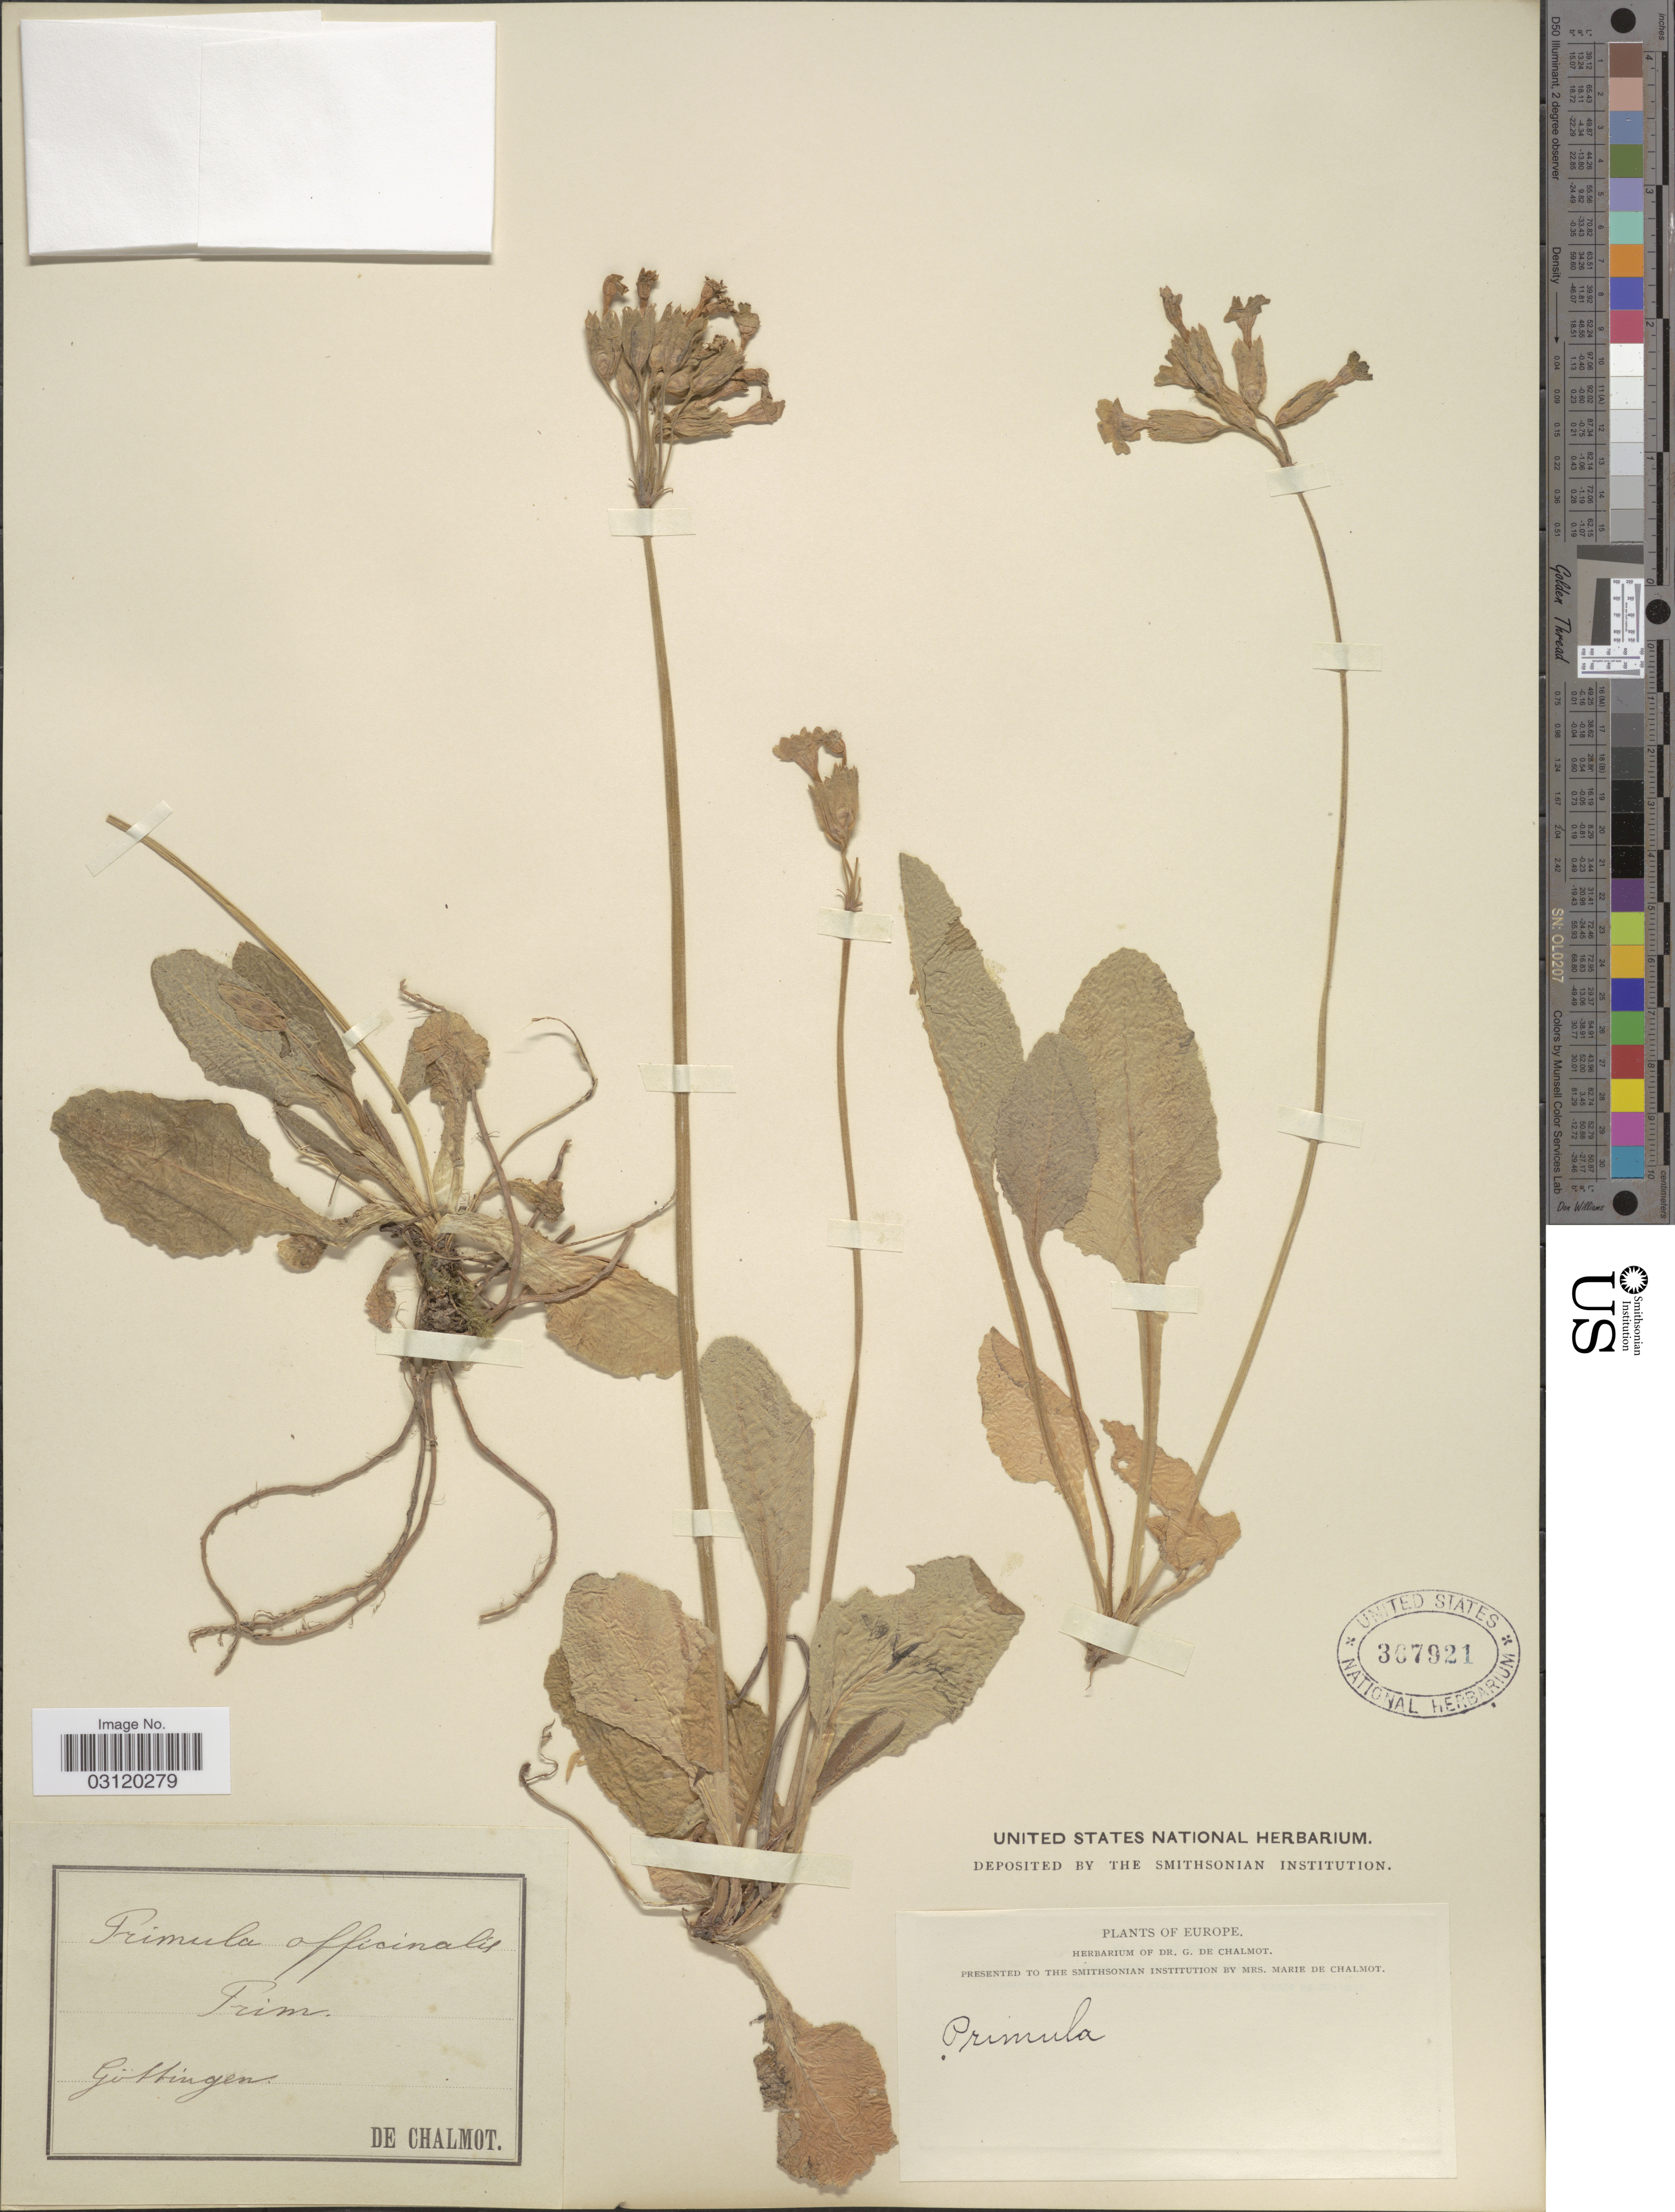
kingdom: Plantae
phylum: Tracheophyta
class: Magnoliopsida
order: Ericales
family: Primulaceae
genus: Primula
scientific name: Primula officinalis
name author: (L.) Hill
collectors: G. de Chalmot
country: Germany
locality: Gottingen, Europe.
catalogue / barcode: US 367921